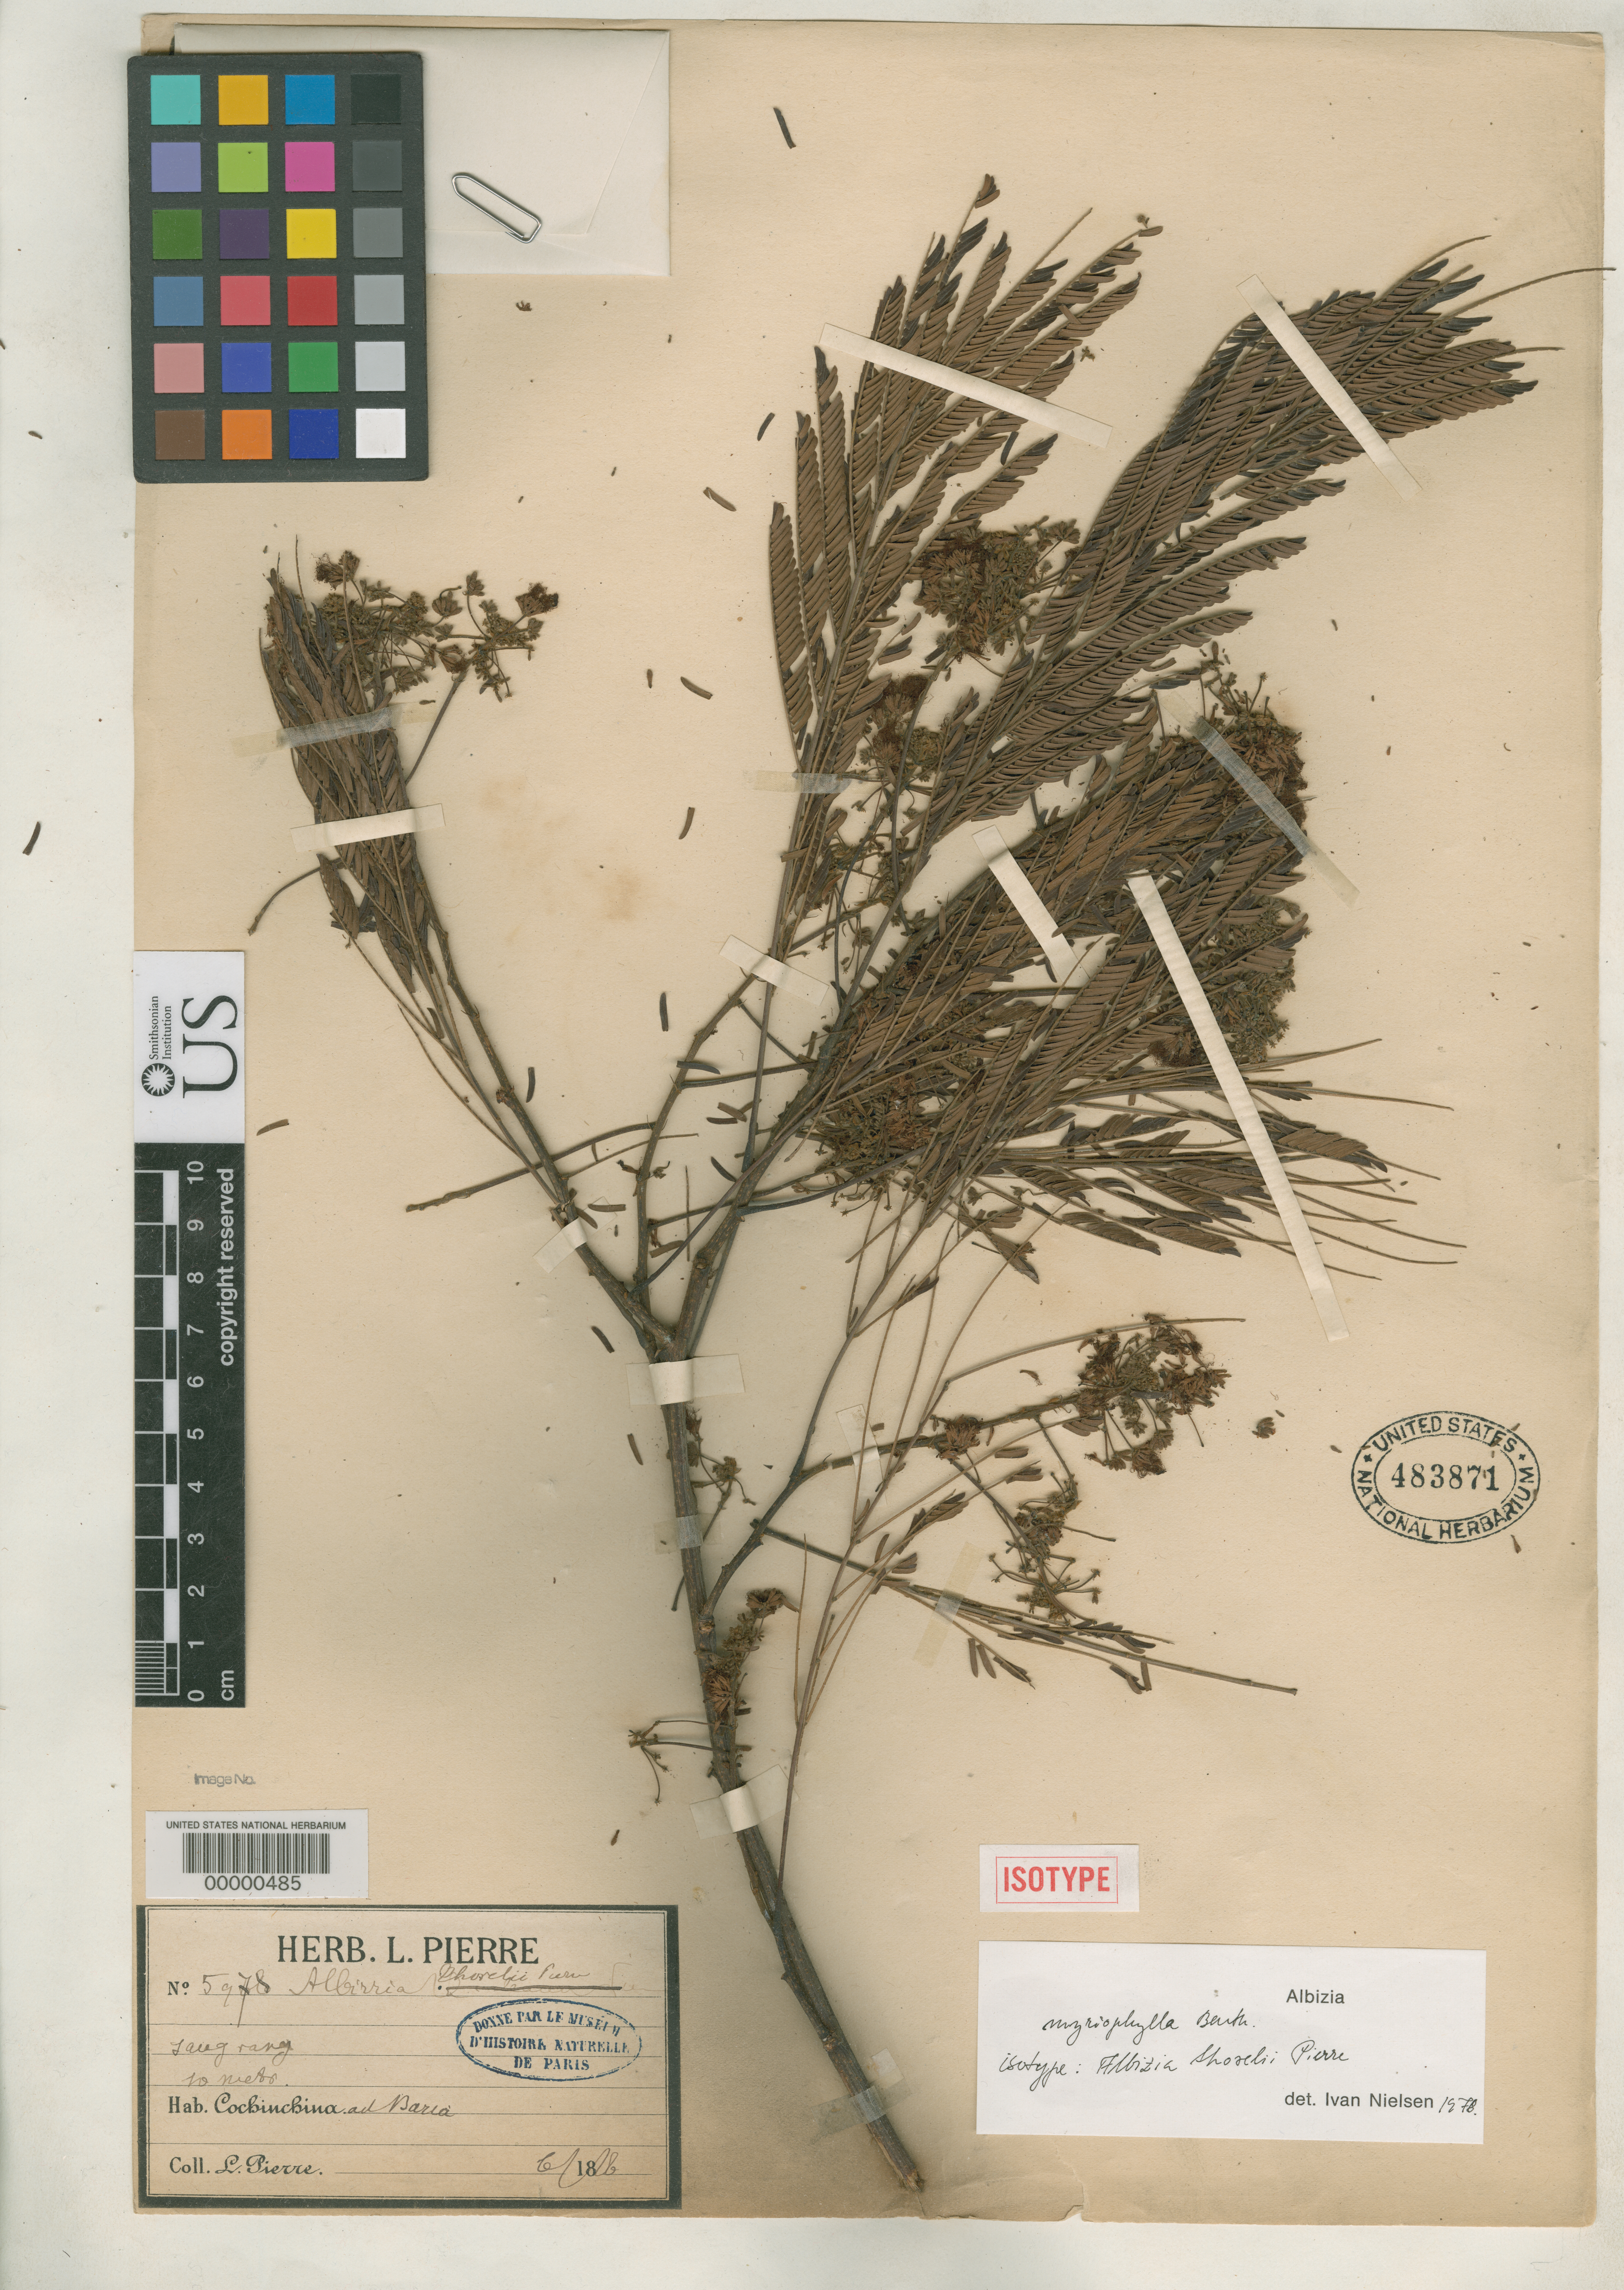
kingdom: Plantae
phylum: Tracheophyta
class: Magnoliopsida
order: Fabales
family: Fabaceae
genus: Albizia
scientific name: Albizia thorelii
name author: Pierre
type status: Isolectotype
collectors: J. Pierre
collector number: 5978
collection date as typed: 1866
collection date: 1866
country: Vietnam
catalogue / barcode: US 483871